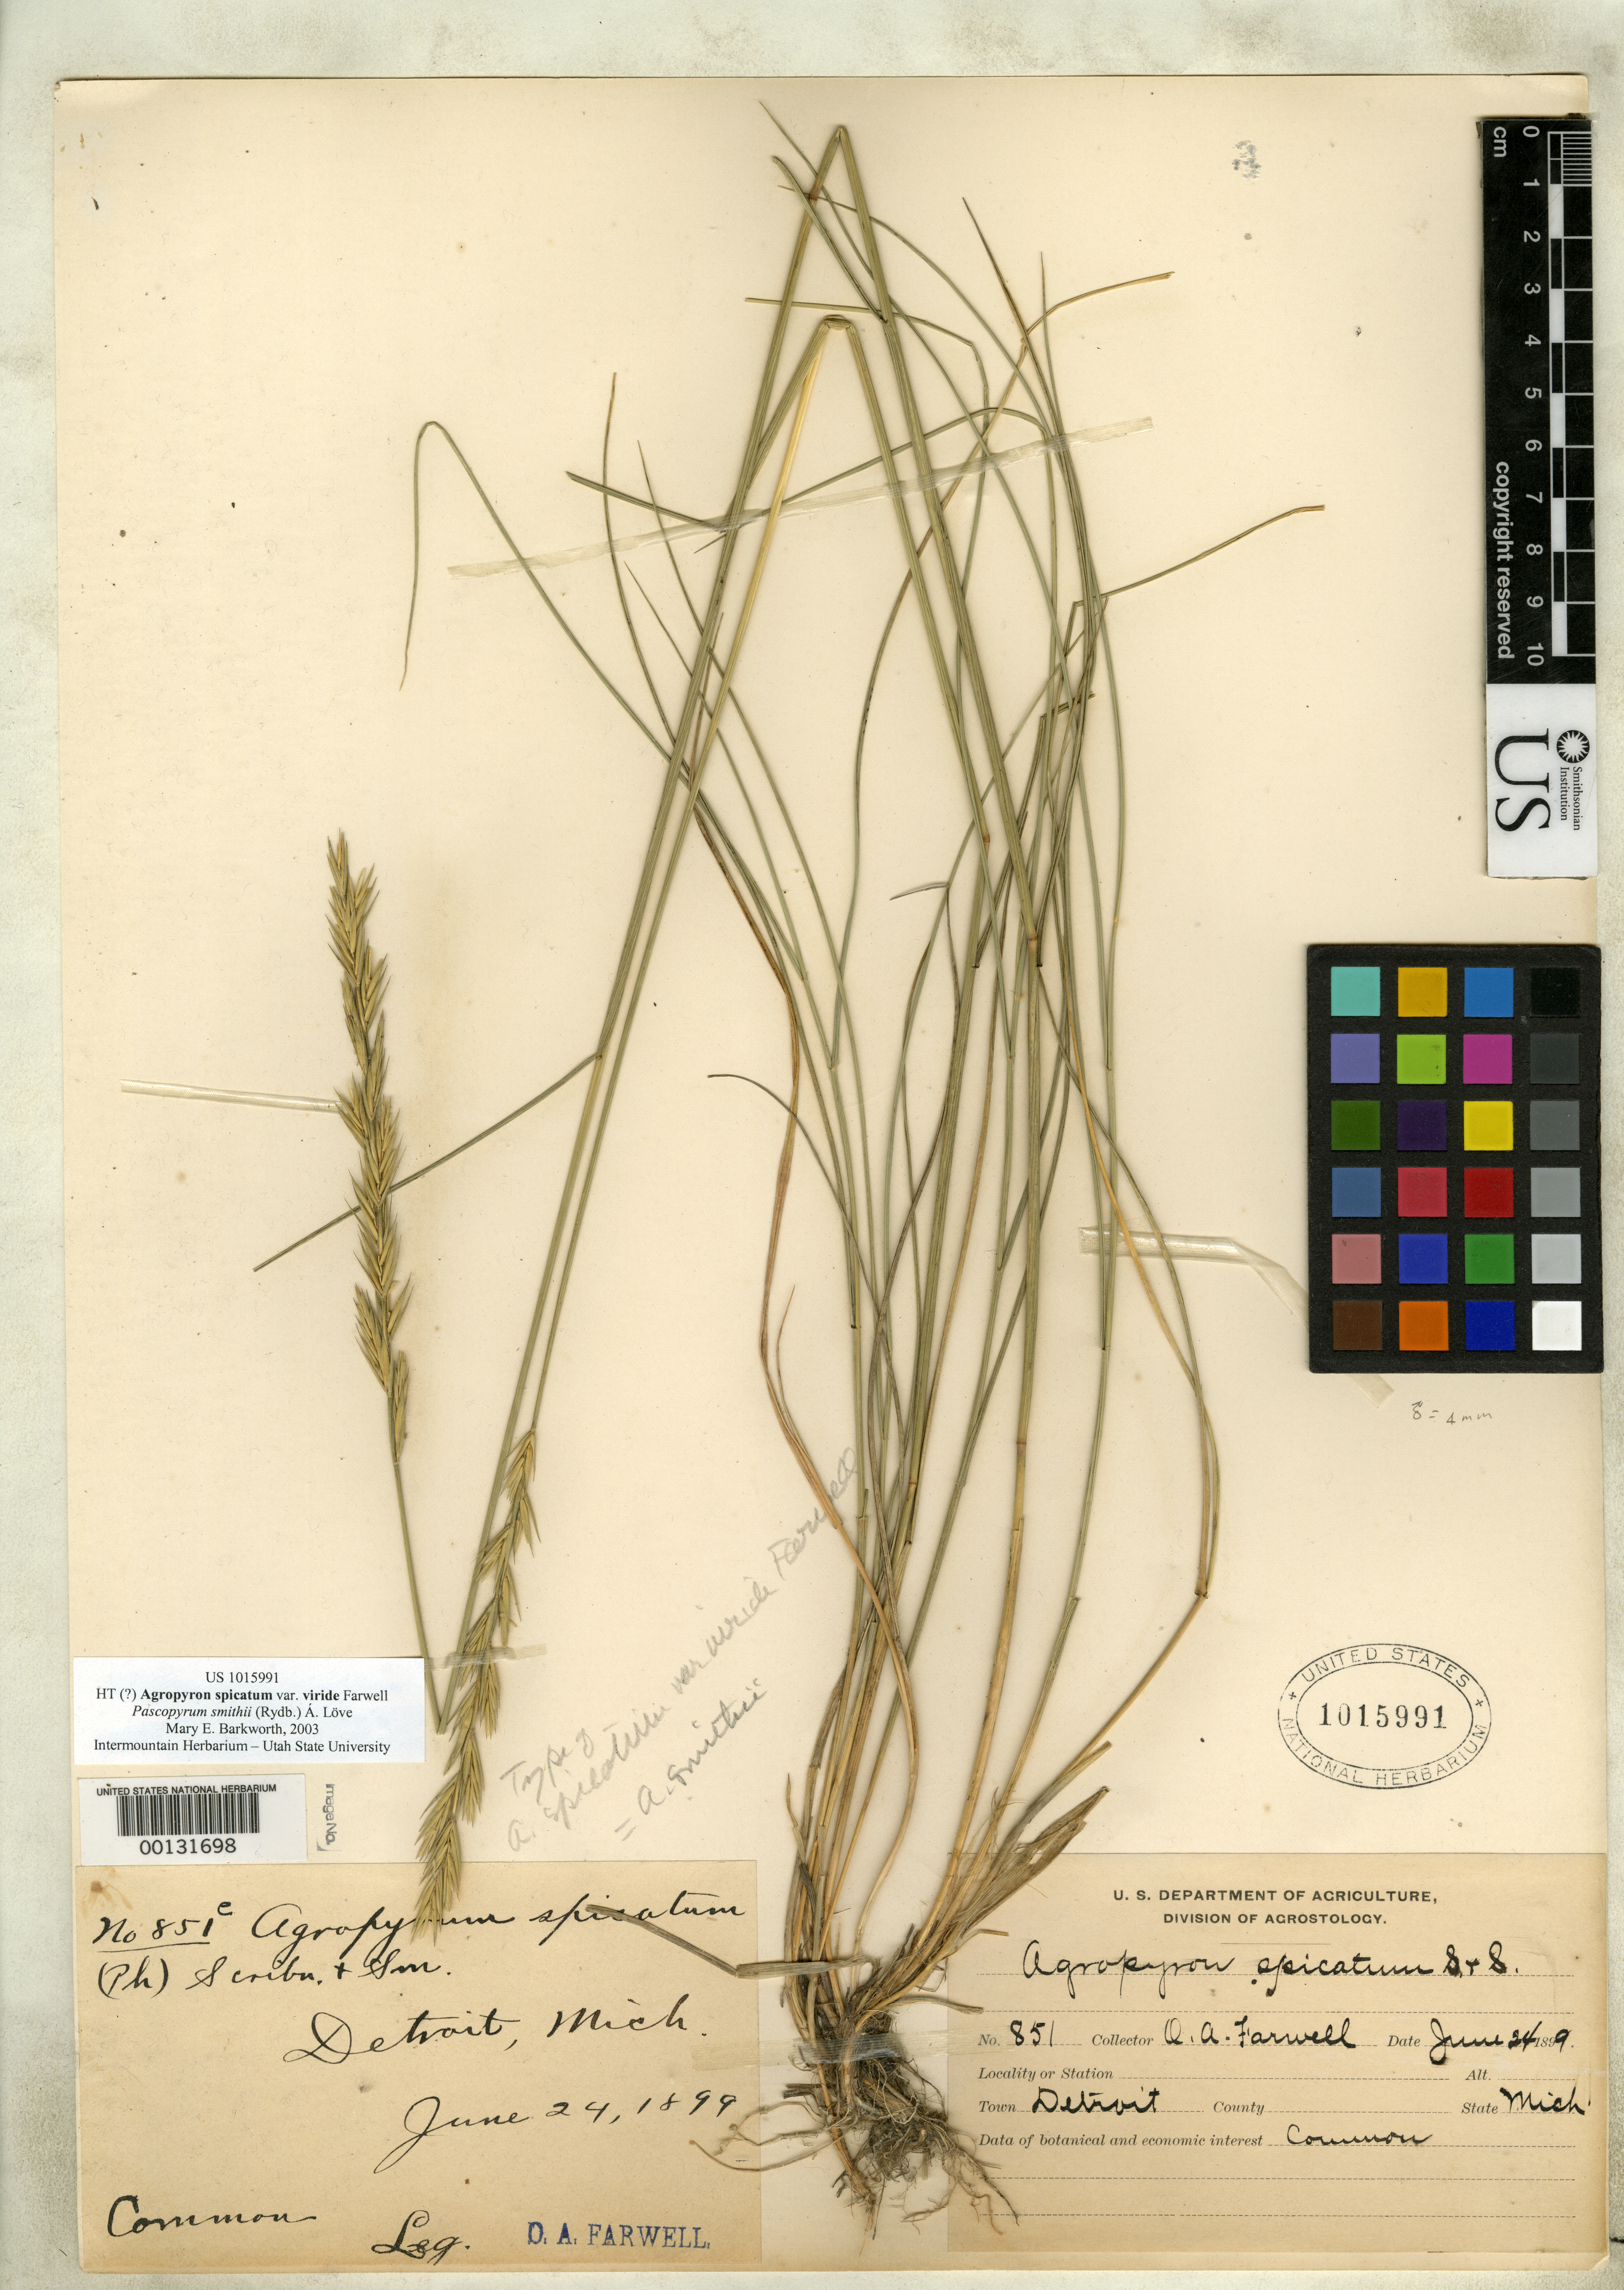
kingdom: Plantae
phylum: Tracheophyta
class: Liliopsida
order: Poales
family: Poaceae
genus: Agropyron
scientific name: Agropyron spicatum var. viride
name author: Farw.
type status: Isotype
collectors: O. Farwell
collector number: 851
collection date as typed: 24 Jun 1899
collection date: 1899-06-24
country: United States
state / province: Michigan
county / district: Wayne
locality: Detroit.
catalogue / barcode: US 1015991